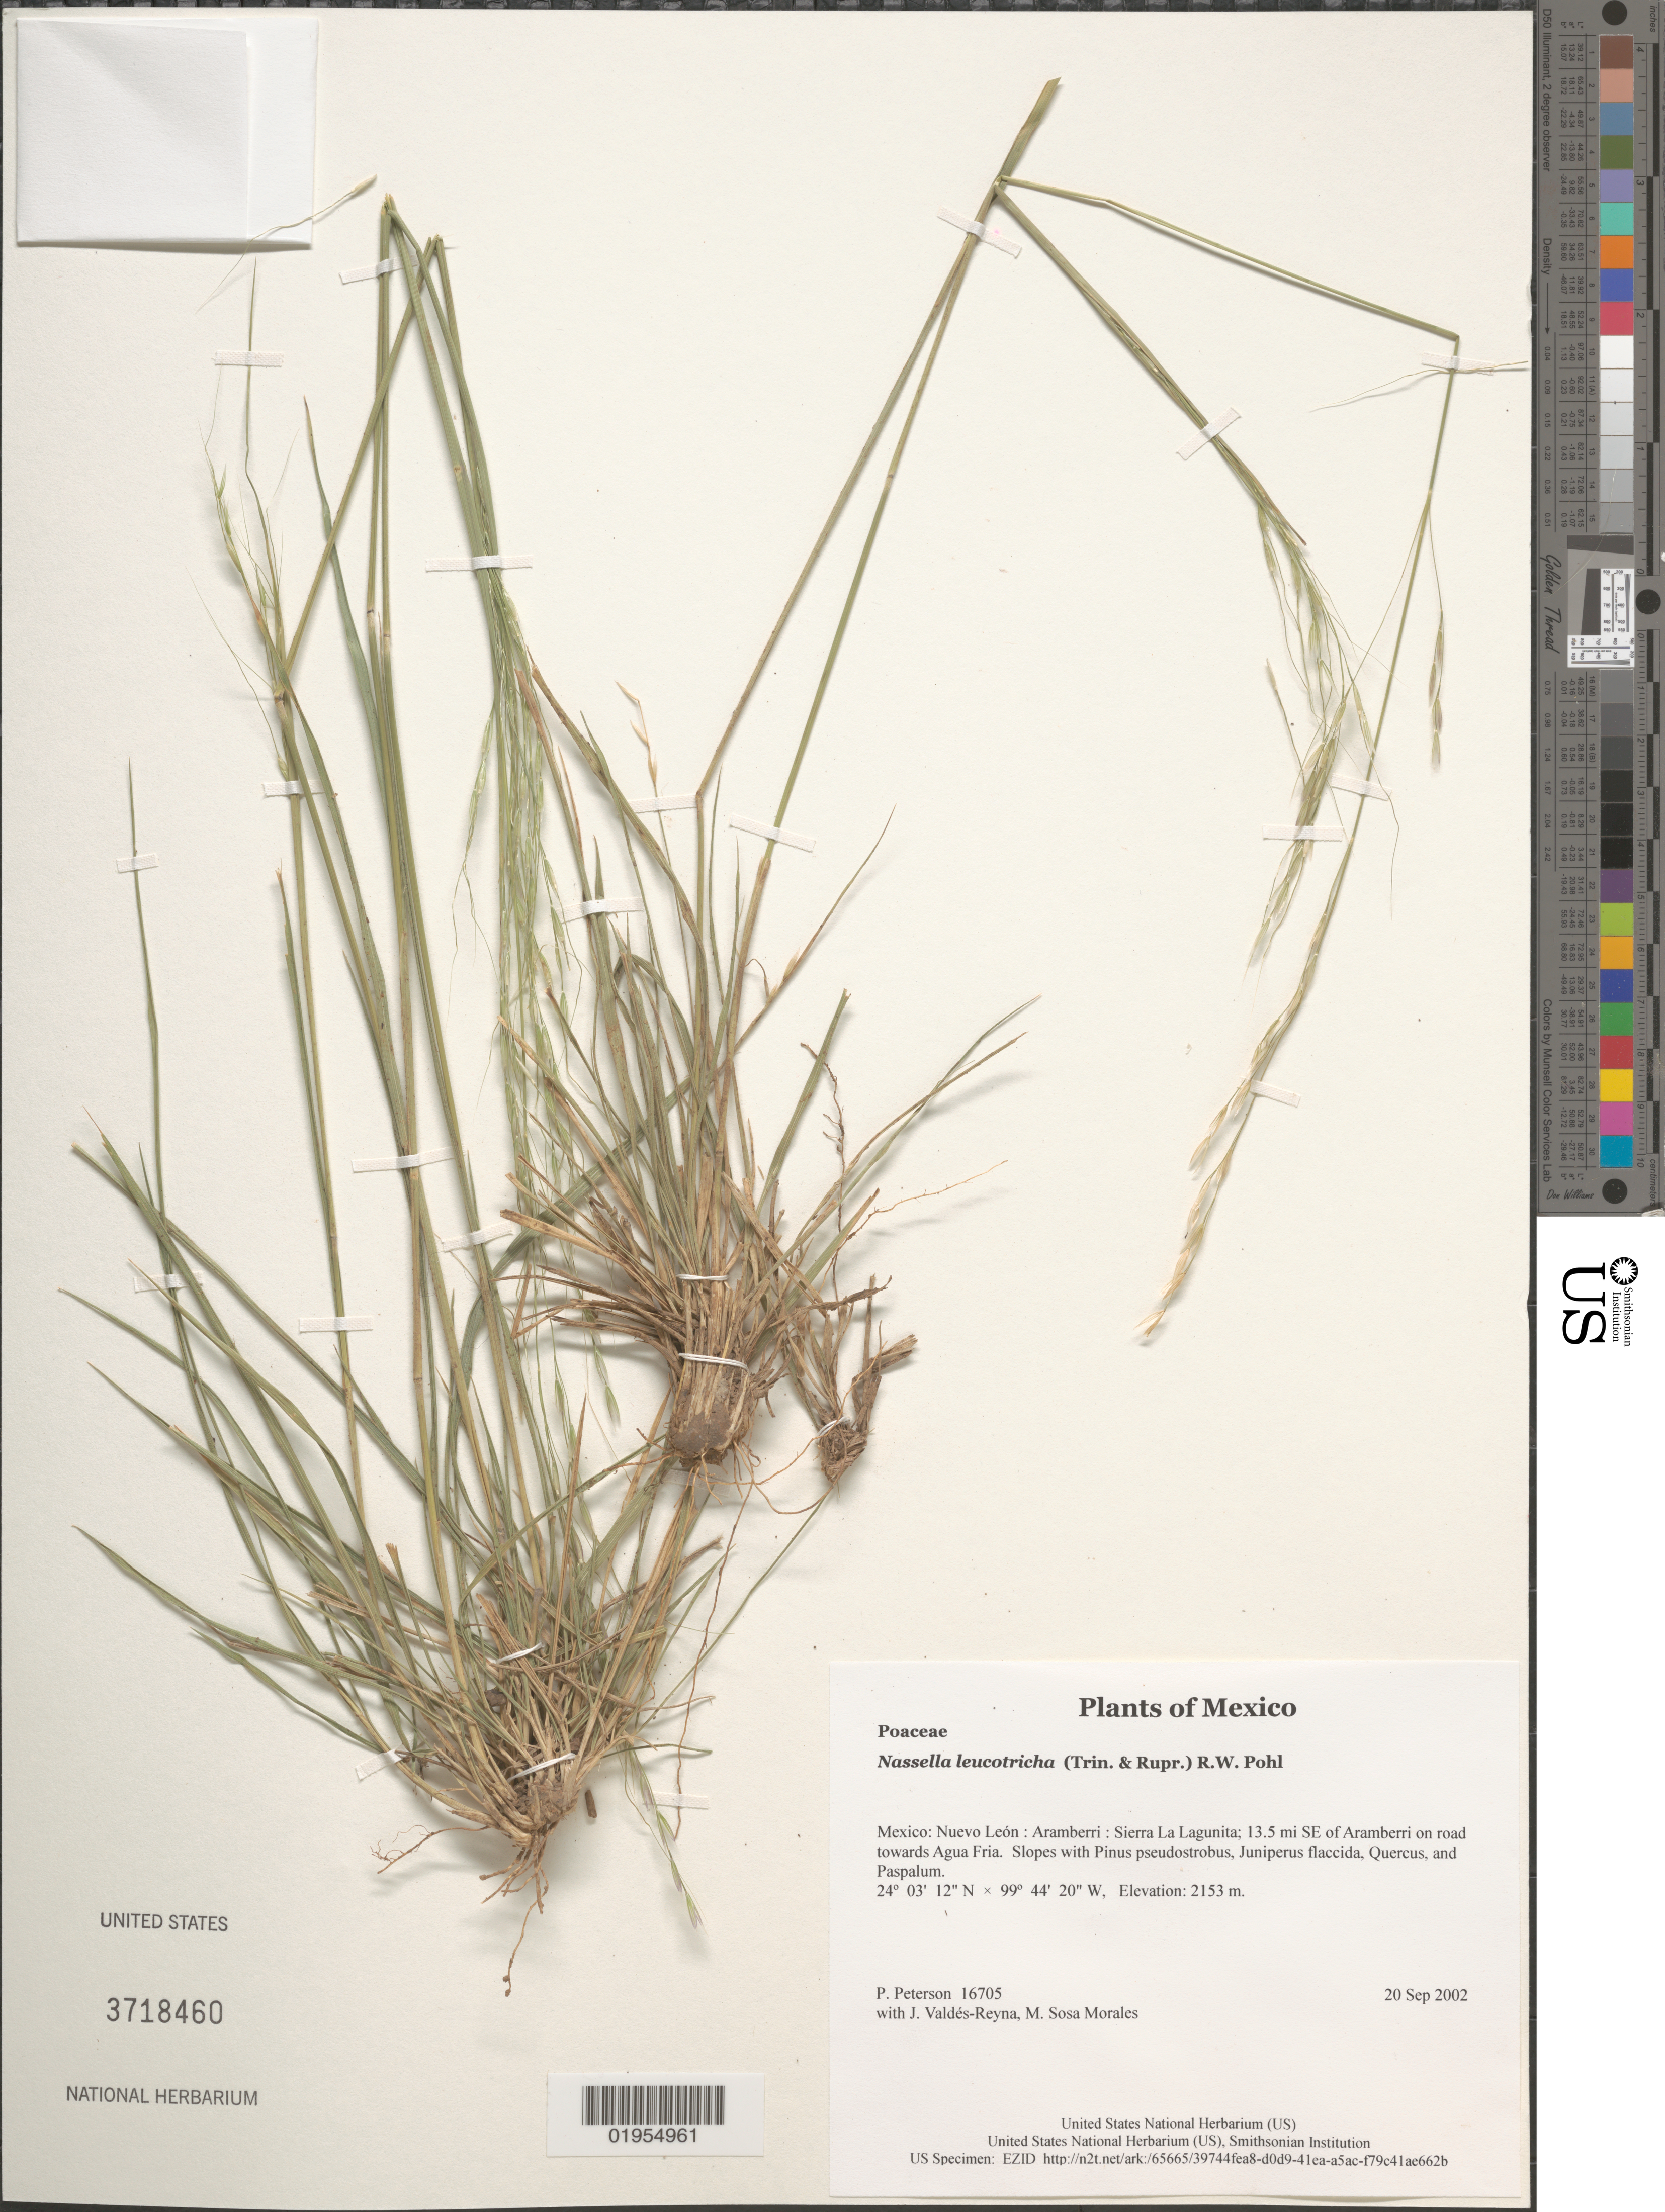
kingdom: Plantae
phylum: Tracheophyta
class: Liliopsida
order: Poales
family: Poaceae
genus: Nassella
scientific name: Nassella leucotricha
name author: (Trin. & Rupr.) R.W. Pohl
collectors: P. M. Peterson, J. Valdés-Reyna & M. Sosa Morales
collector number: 16705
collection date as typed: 20 Sep 2002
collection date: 2002-09-20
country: Mexico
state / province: Nuevo León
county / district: Aramberri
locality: Sierra La Lagunita; 13.5 mi SE of Aramberri on road towards Agua Fria. Slopes with Pinus pseudostrobus, Juniperus flaccida, Quercus, and Paspalum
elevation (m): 2153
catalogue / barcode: US 3718460